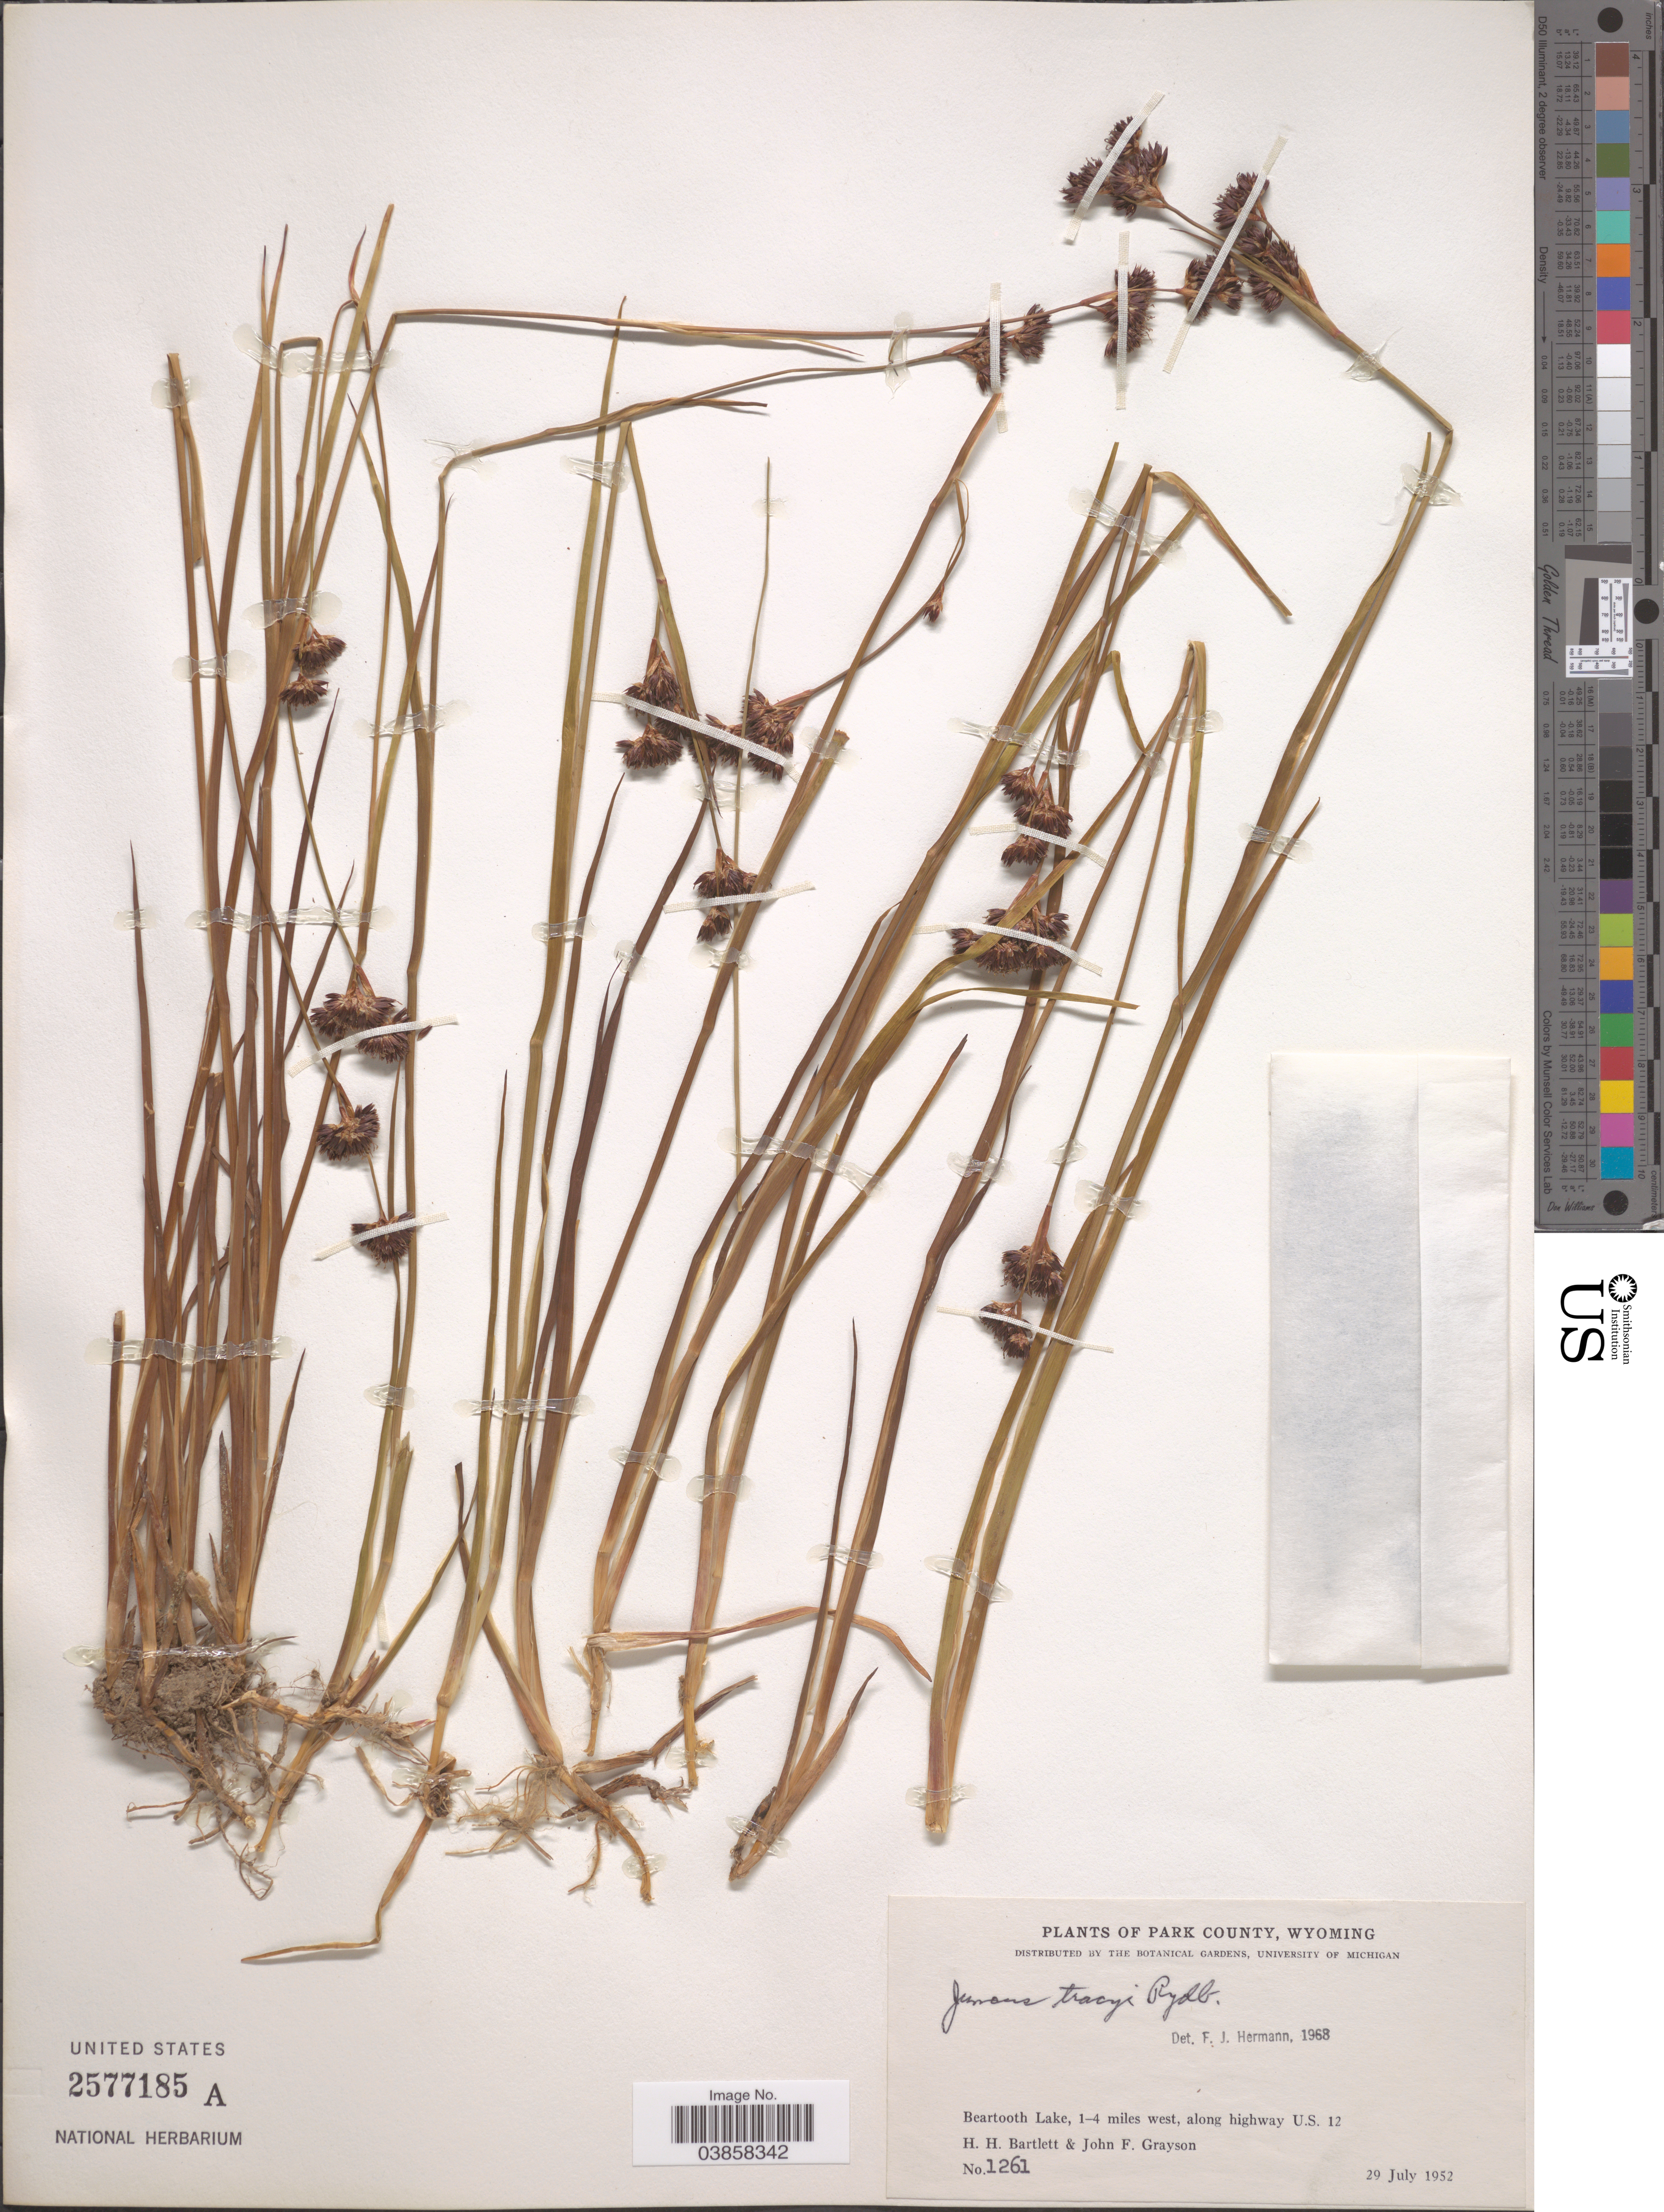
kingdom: Plantae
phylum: Tracheophyta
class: Liliopsida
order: Poales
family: Juncaceae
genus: Juncus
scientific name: Juncus tracyi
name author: Rydb.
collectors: H. H. Bartlett & J. Grayson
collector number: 1261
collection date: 1952-07-29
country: United States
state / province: Wyoming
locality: Park County. Beartooth Lake, 1-4 miles west, along highway U.S. 12.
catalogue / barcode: US 2577185A